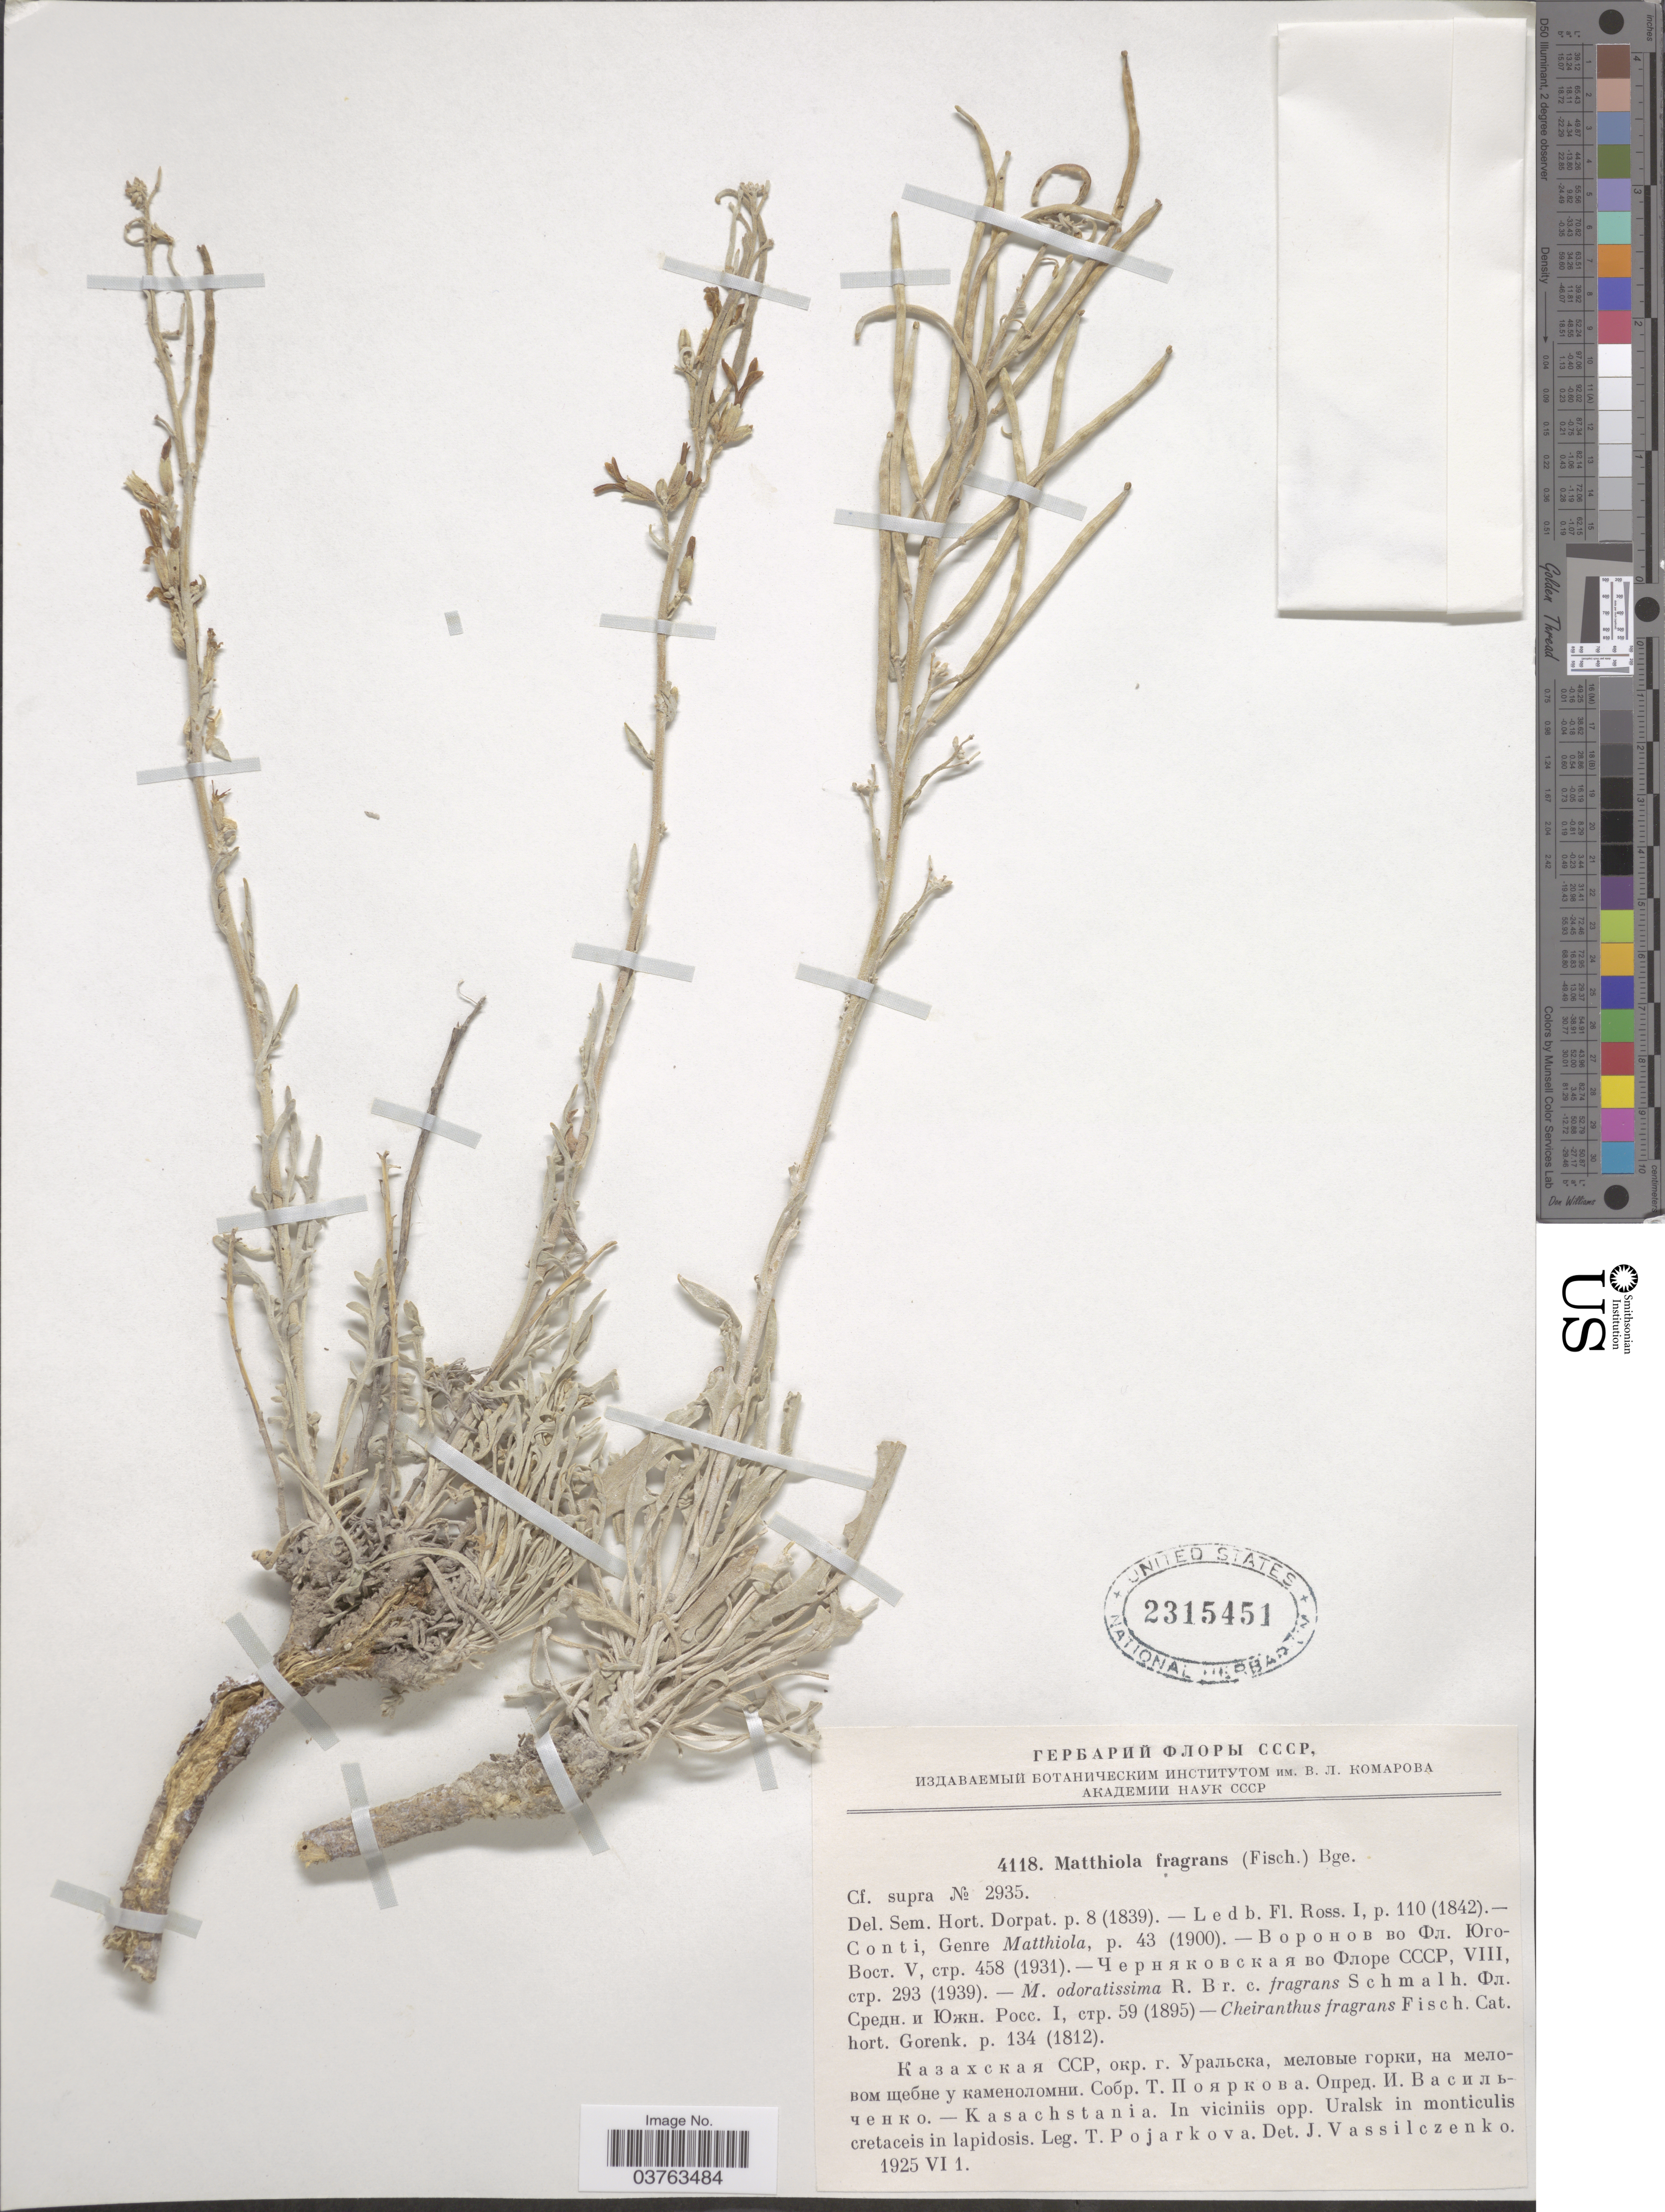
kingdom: Plantae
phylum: Tracheophyta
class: Magnoliopsida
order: Brassicales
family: Brassicaceae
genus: Matthiola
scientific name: Matthiola fragrans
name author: (Fisch.) Bunge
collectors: T. Pojarkova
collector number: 4118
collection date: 1925-06-01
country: Kazakhstan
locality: Kasachstania. In viciniis opp. Uralsk in monticulis cretaceis in lapidosis.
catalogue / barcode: US 2315451